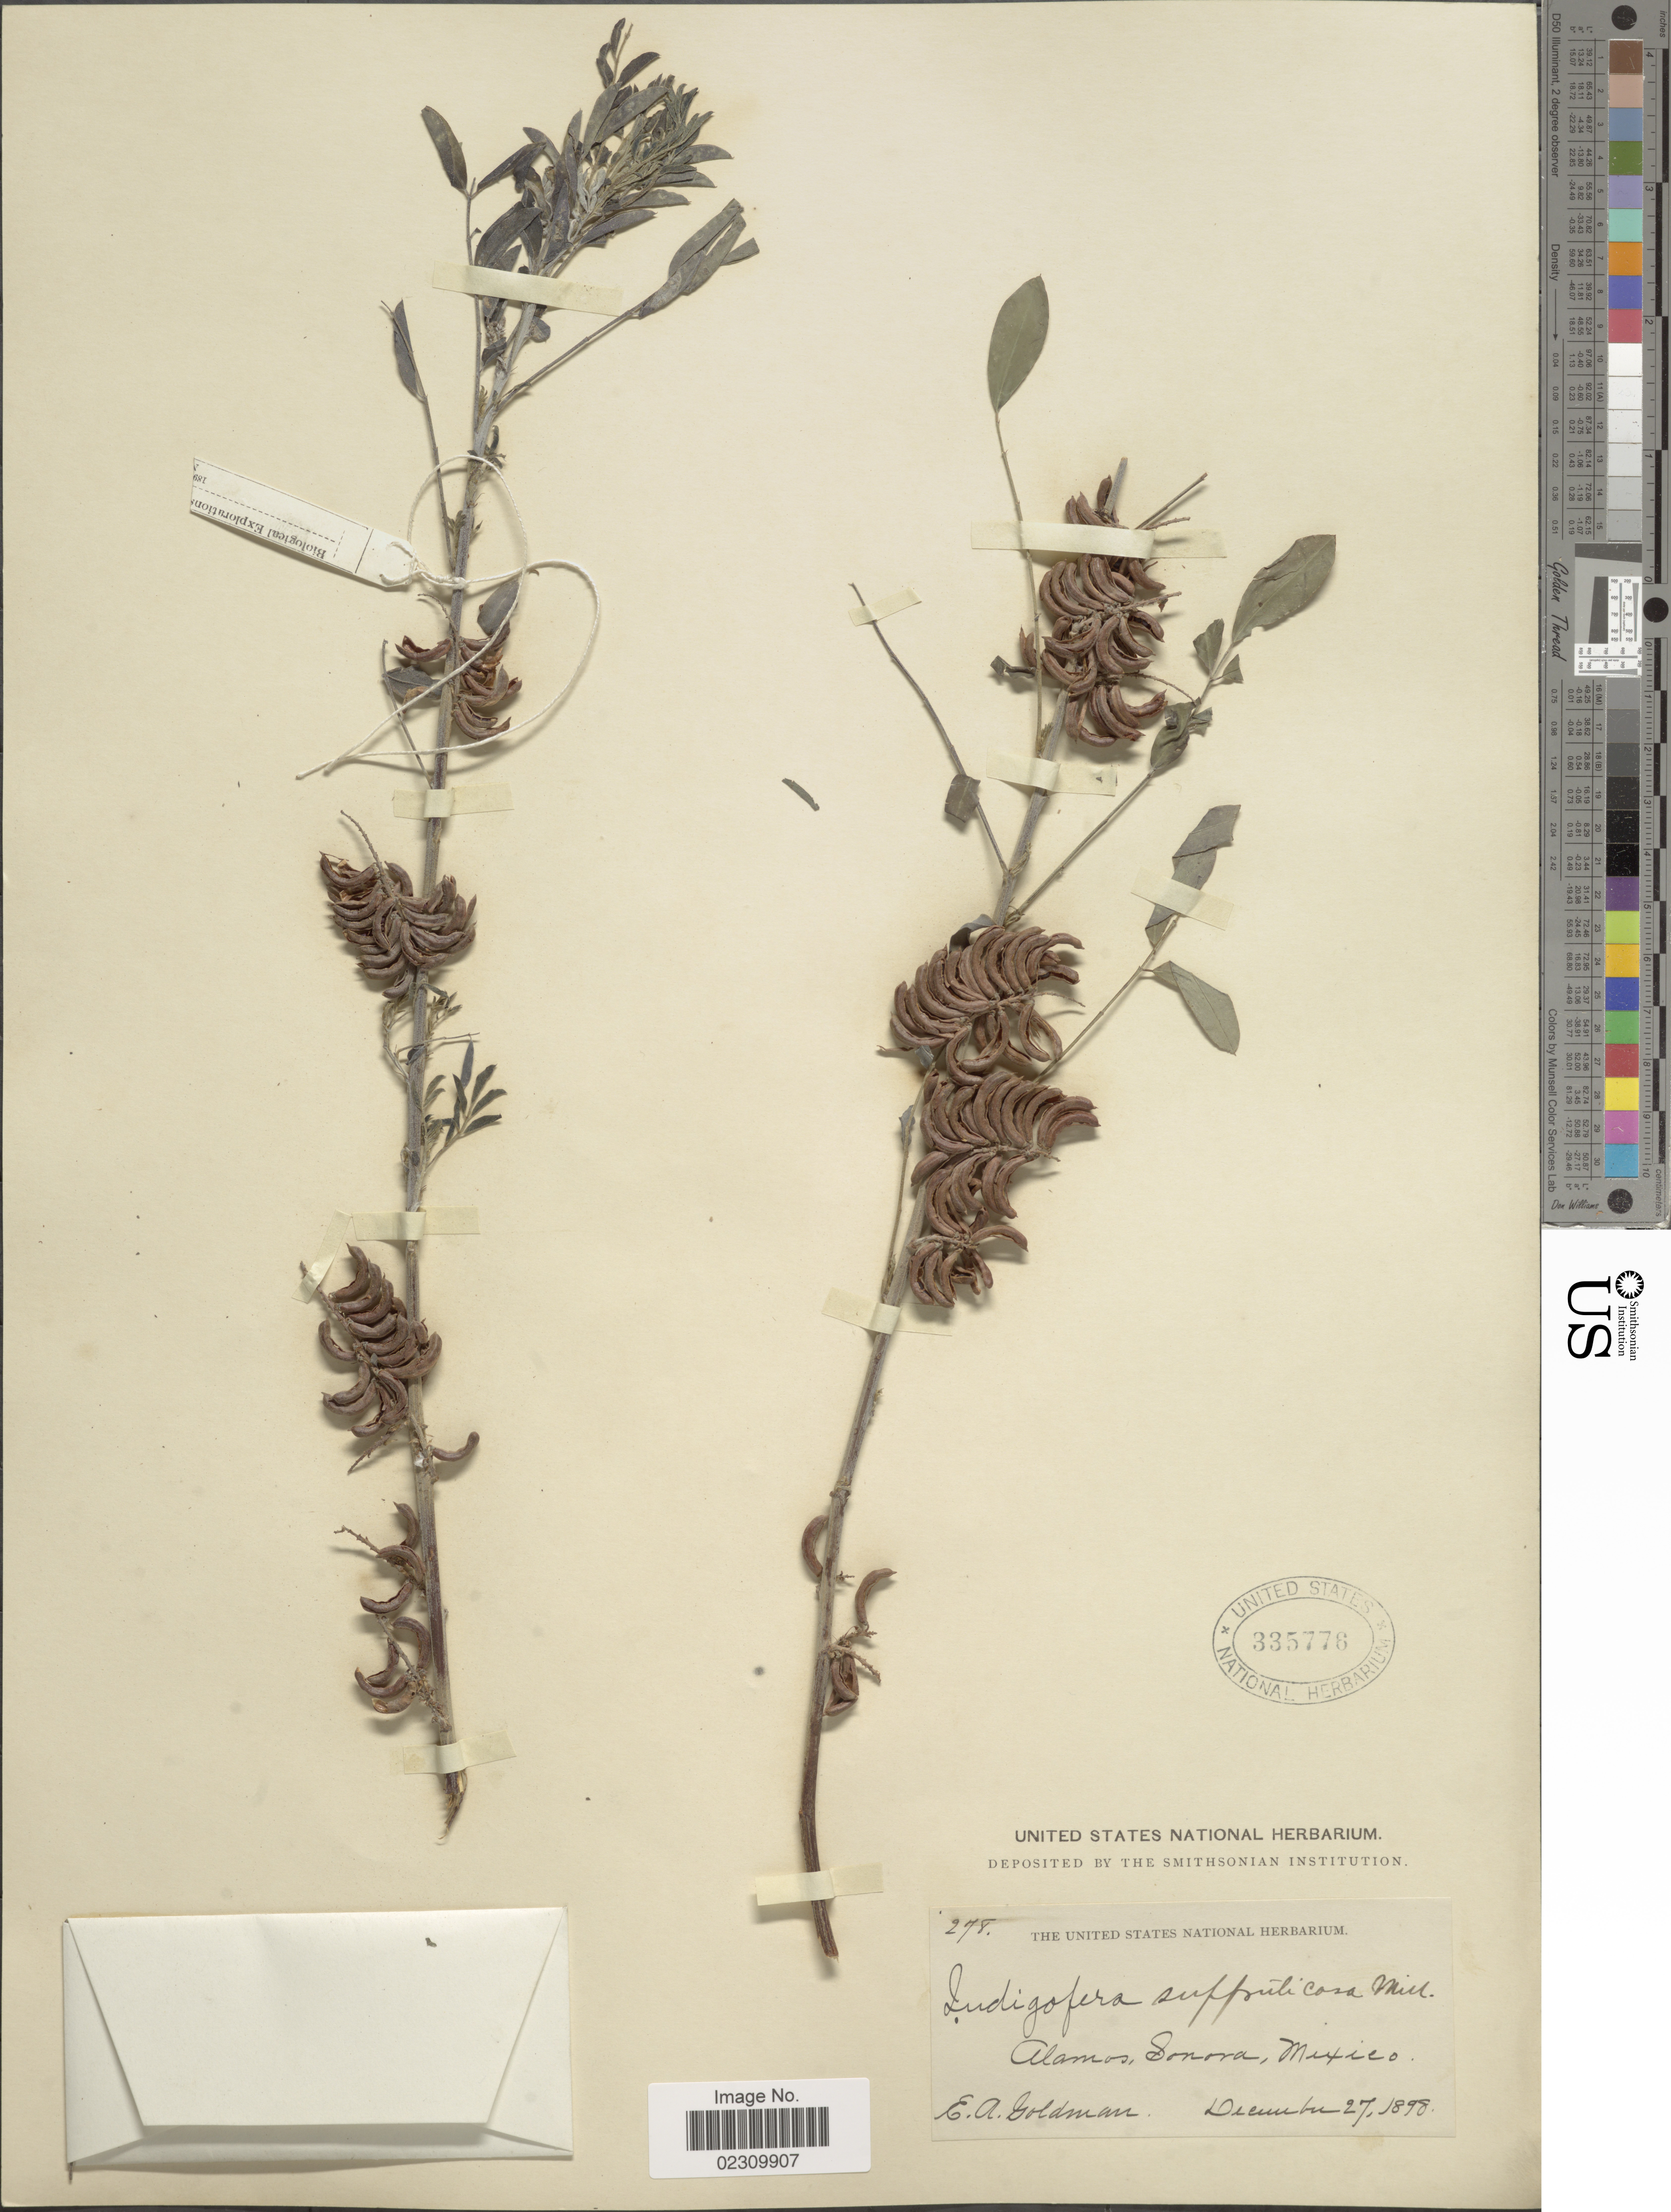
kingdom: Plantae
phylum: Tracheophyta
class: Magnoliopsida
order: Fabales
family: Fabaceae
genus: Indigofera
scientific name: Indigofera suffruticosa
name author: Mill.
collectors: E. A. Goldman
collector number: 278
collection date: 1898-12-27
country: Mexico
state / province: Sonora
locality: Alamos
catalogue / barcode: US 335776